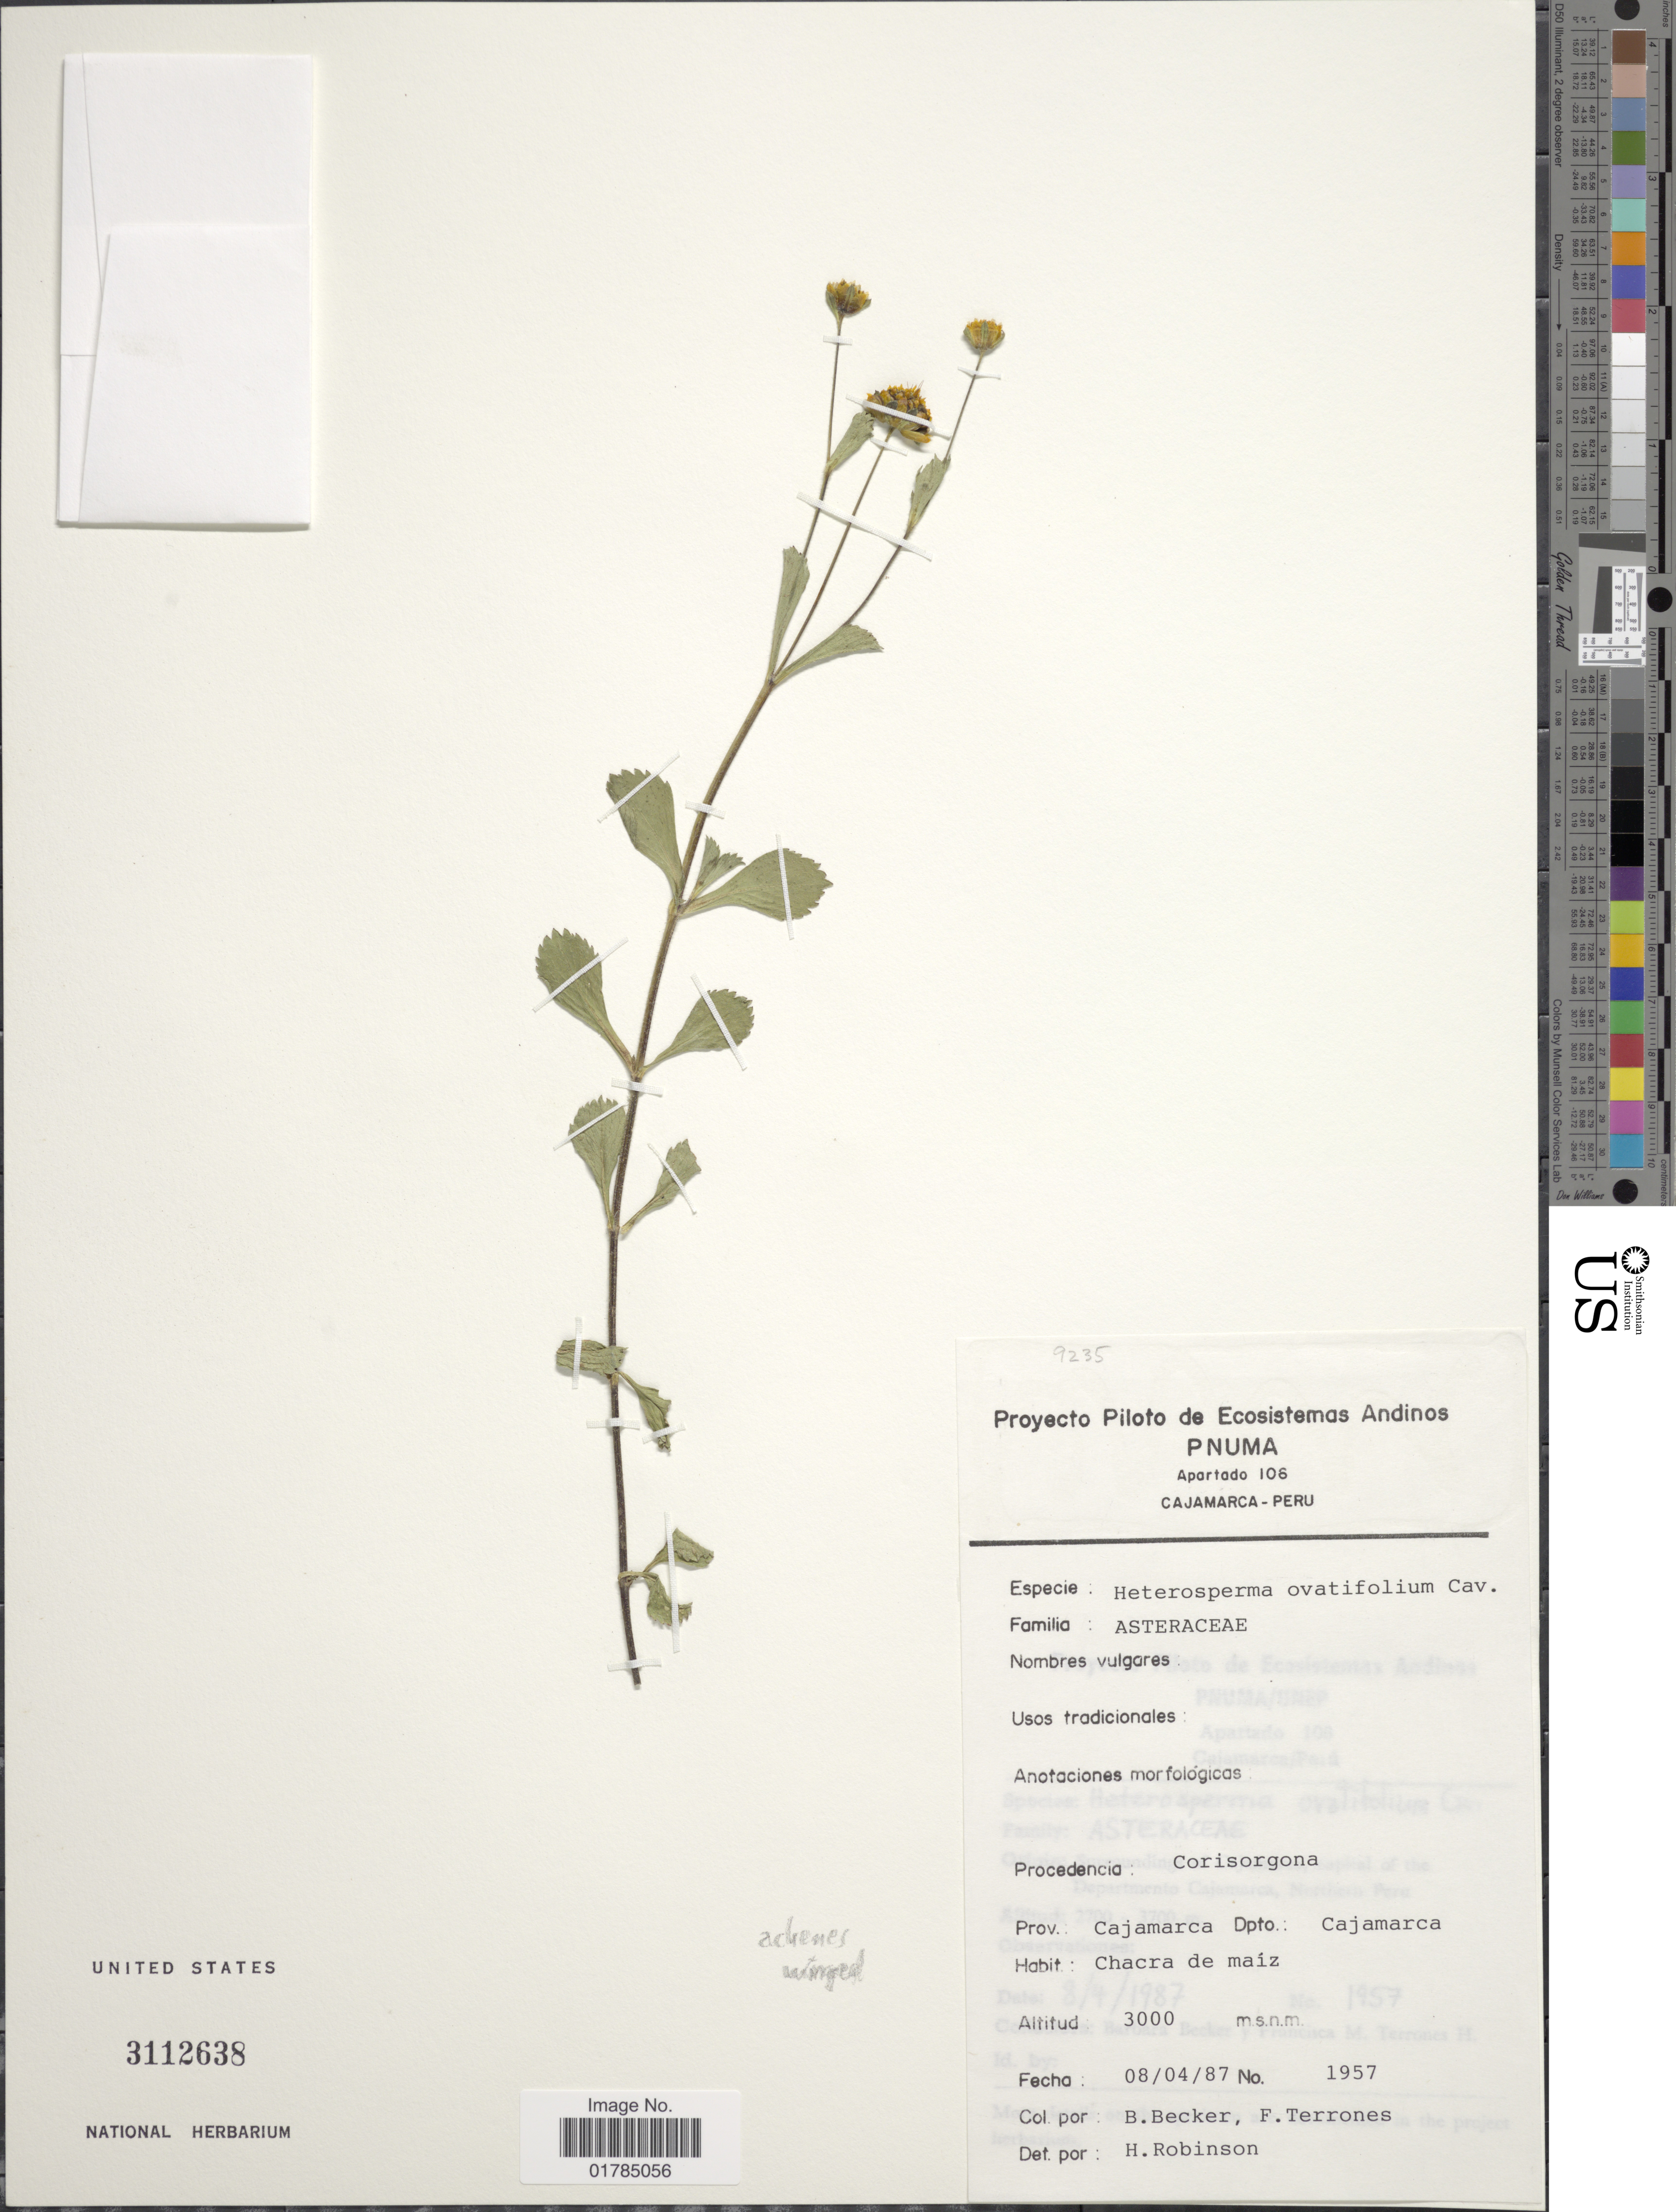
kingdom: Plantae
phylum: Tracheophyta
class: Magnoliopsida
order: Asterales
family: Asteraceae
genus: Heterosperma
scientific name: Heterosperma ovatifolium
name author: Cav.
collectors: B. Becker & F. Terrones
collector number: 1957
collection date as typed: Transcribed d/m/y: 8/4/87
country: Peru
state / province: Cajamarca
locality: Prov. Cajamarca, Chacra de maiz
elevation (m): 3000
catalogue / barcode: US 3112638